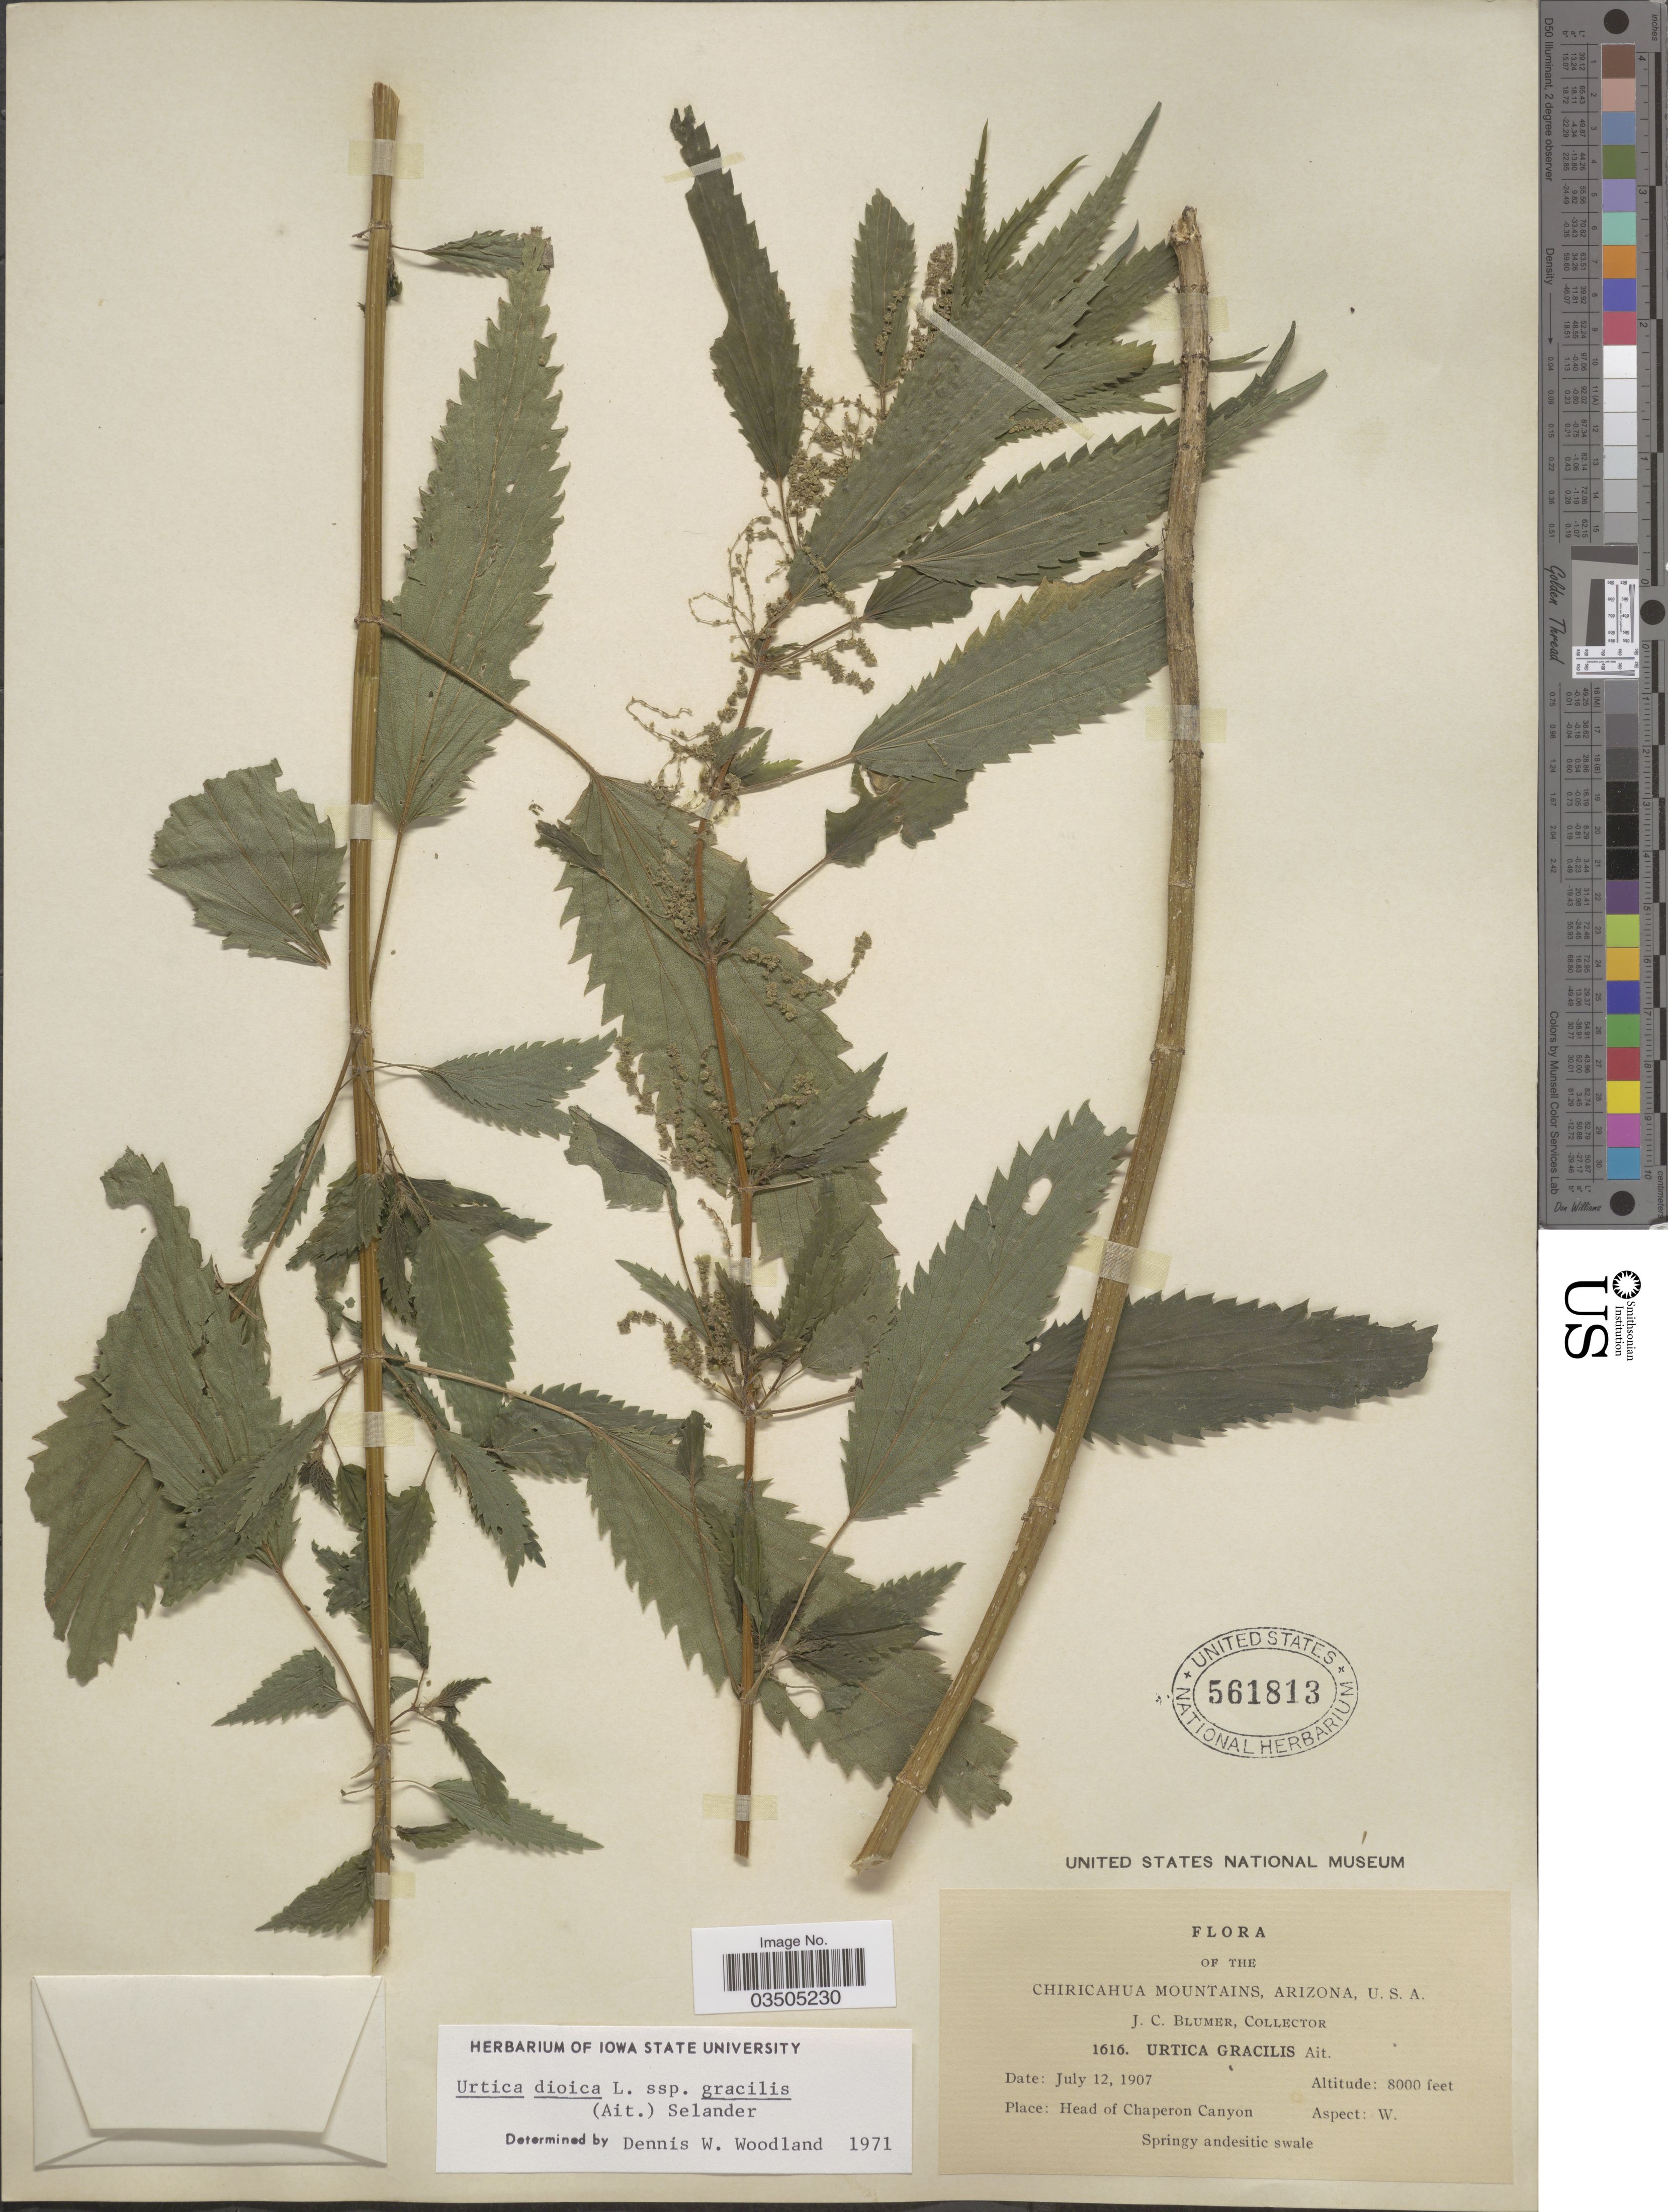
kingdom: Plantae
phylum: Tracheophyta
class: Magnoliopsida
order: Rosales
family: Urticaceae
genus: Urtica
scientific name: Urtica dioica subsp. gracilis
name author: L.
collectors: J. C. Blumer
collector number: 1616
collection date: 1907-07-12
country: United States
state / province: Arizona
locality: Chiricahua Mountains. Head of Chaperon Canyon.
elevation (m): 2438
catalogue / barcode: US 561813